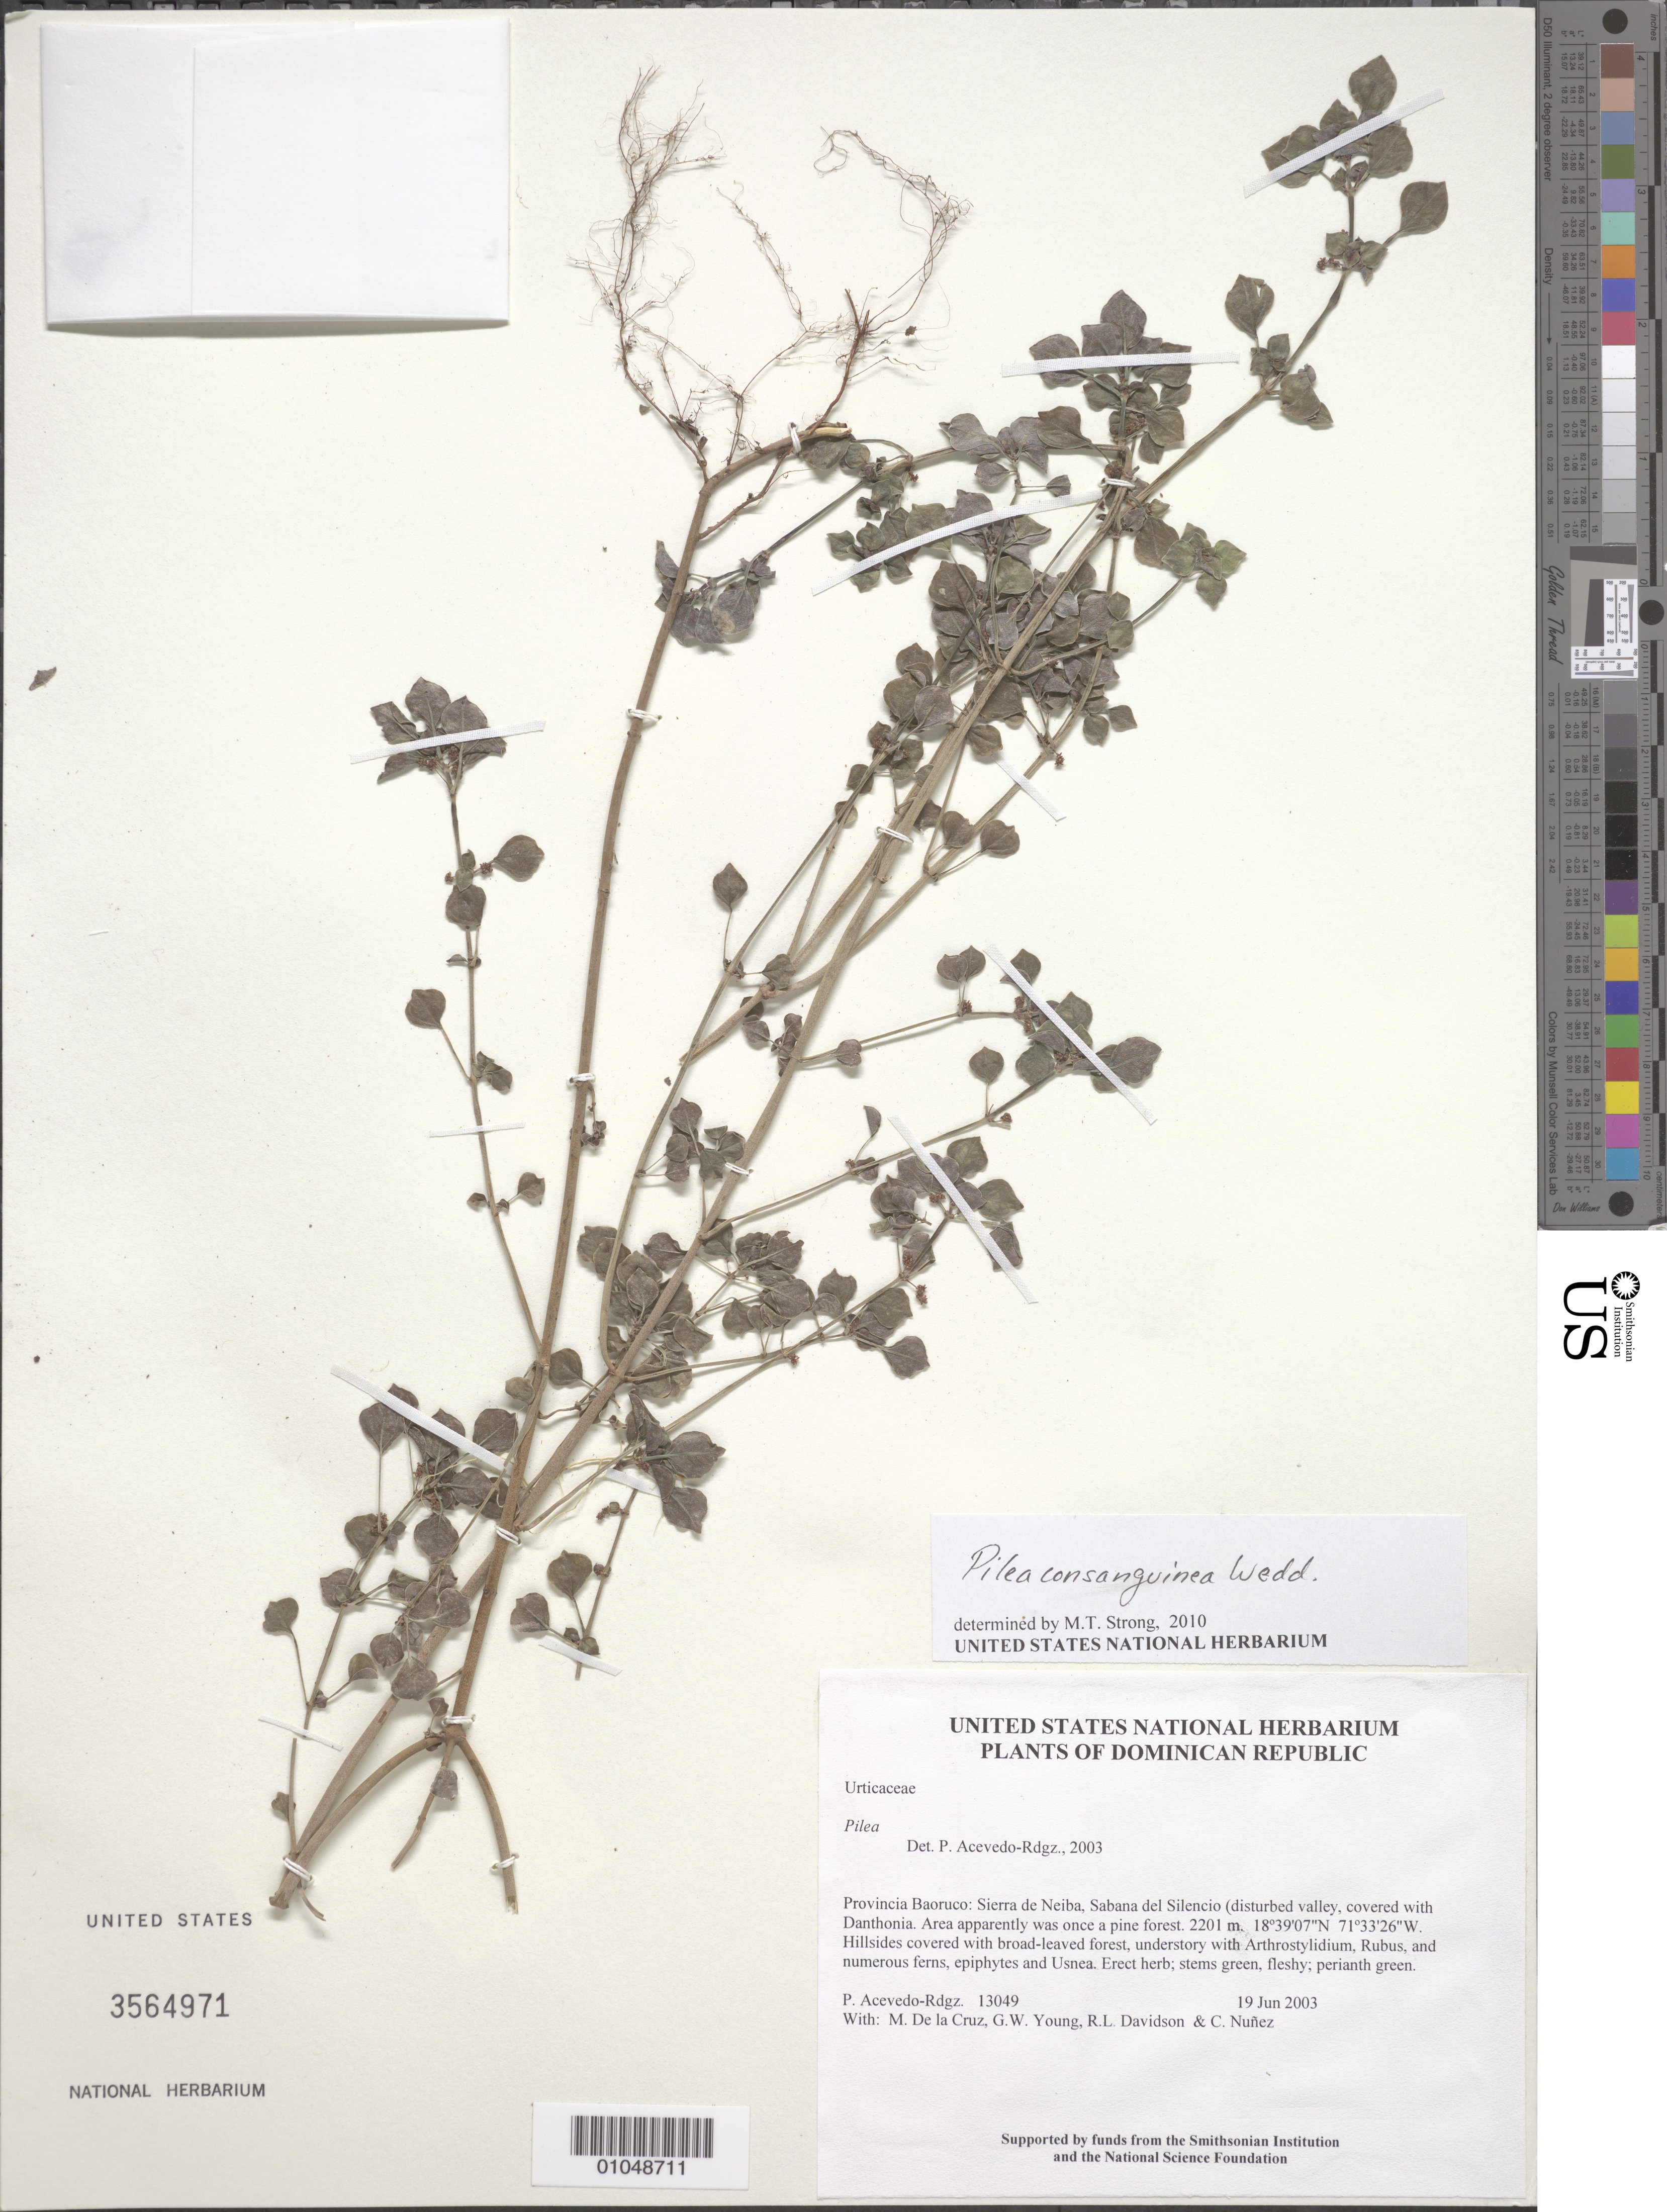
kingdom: Plantae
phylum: Tracheophyta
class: Magnoliopsida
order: Rosales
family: Urticaceae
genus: Pilea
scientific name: Pilea consanguinea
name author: Wedd.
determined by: Strong, M. T., (US), Smithsonian Institution - National Museum of Natural History (UNITED STATES)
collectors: P. Acevedo-Rodr., M. de la Cruz, J. Rawlins, G. Young, R. Davidson & C. Nunez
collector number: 13049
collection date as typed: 19 Jun 2003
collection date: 2003-06-19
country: Dominican Republic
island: Hispaniola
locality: Provincia Baoruco: Sierra de Neiba, Sabana del Silencio (disturbed valley, covered with Danthonia. Area apparently was once a pine forest.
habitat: Hillsides covered with broad-leaved forest, understory with Arthrostylidium, Rubus, and numerous ferns, epiphytes and Usnea.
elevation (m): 2201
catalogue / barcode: US 3564971